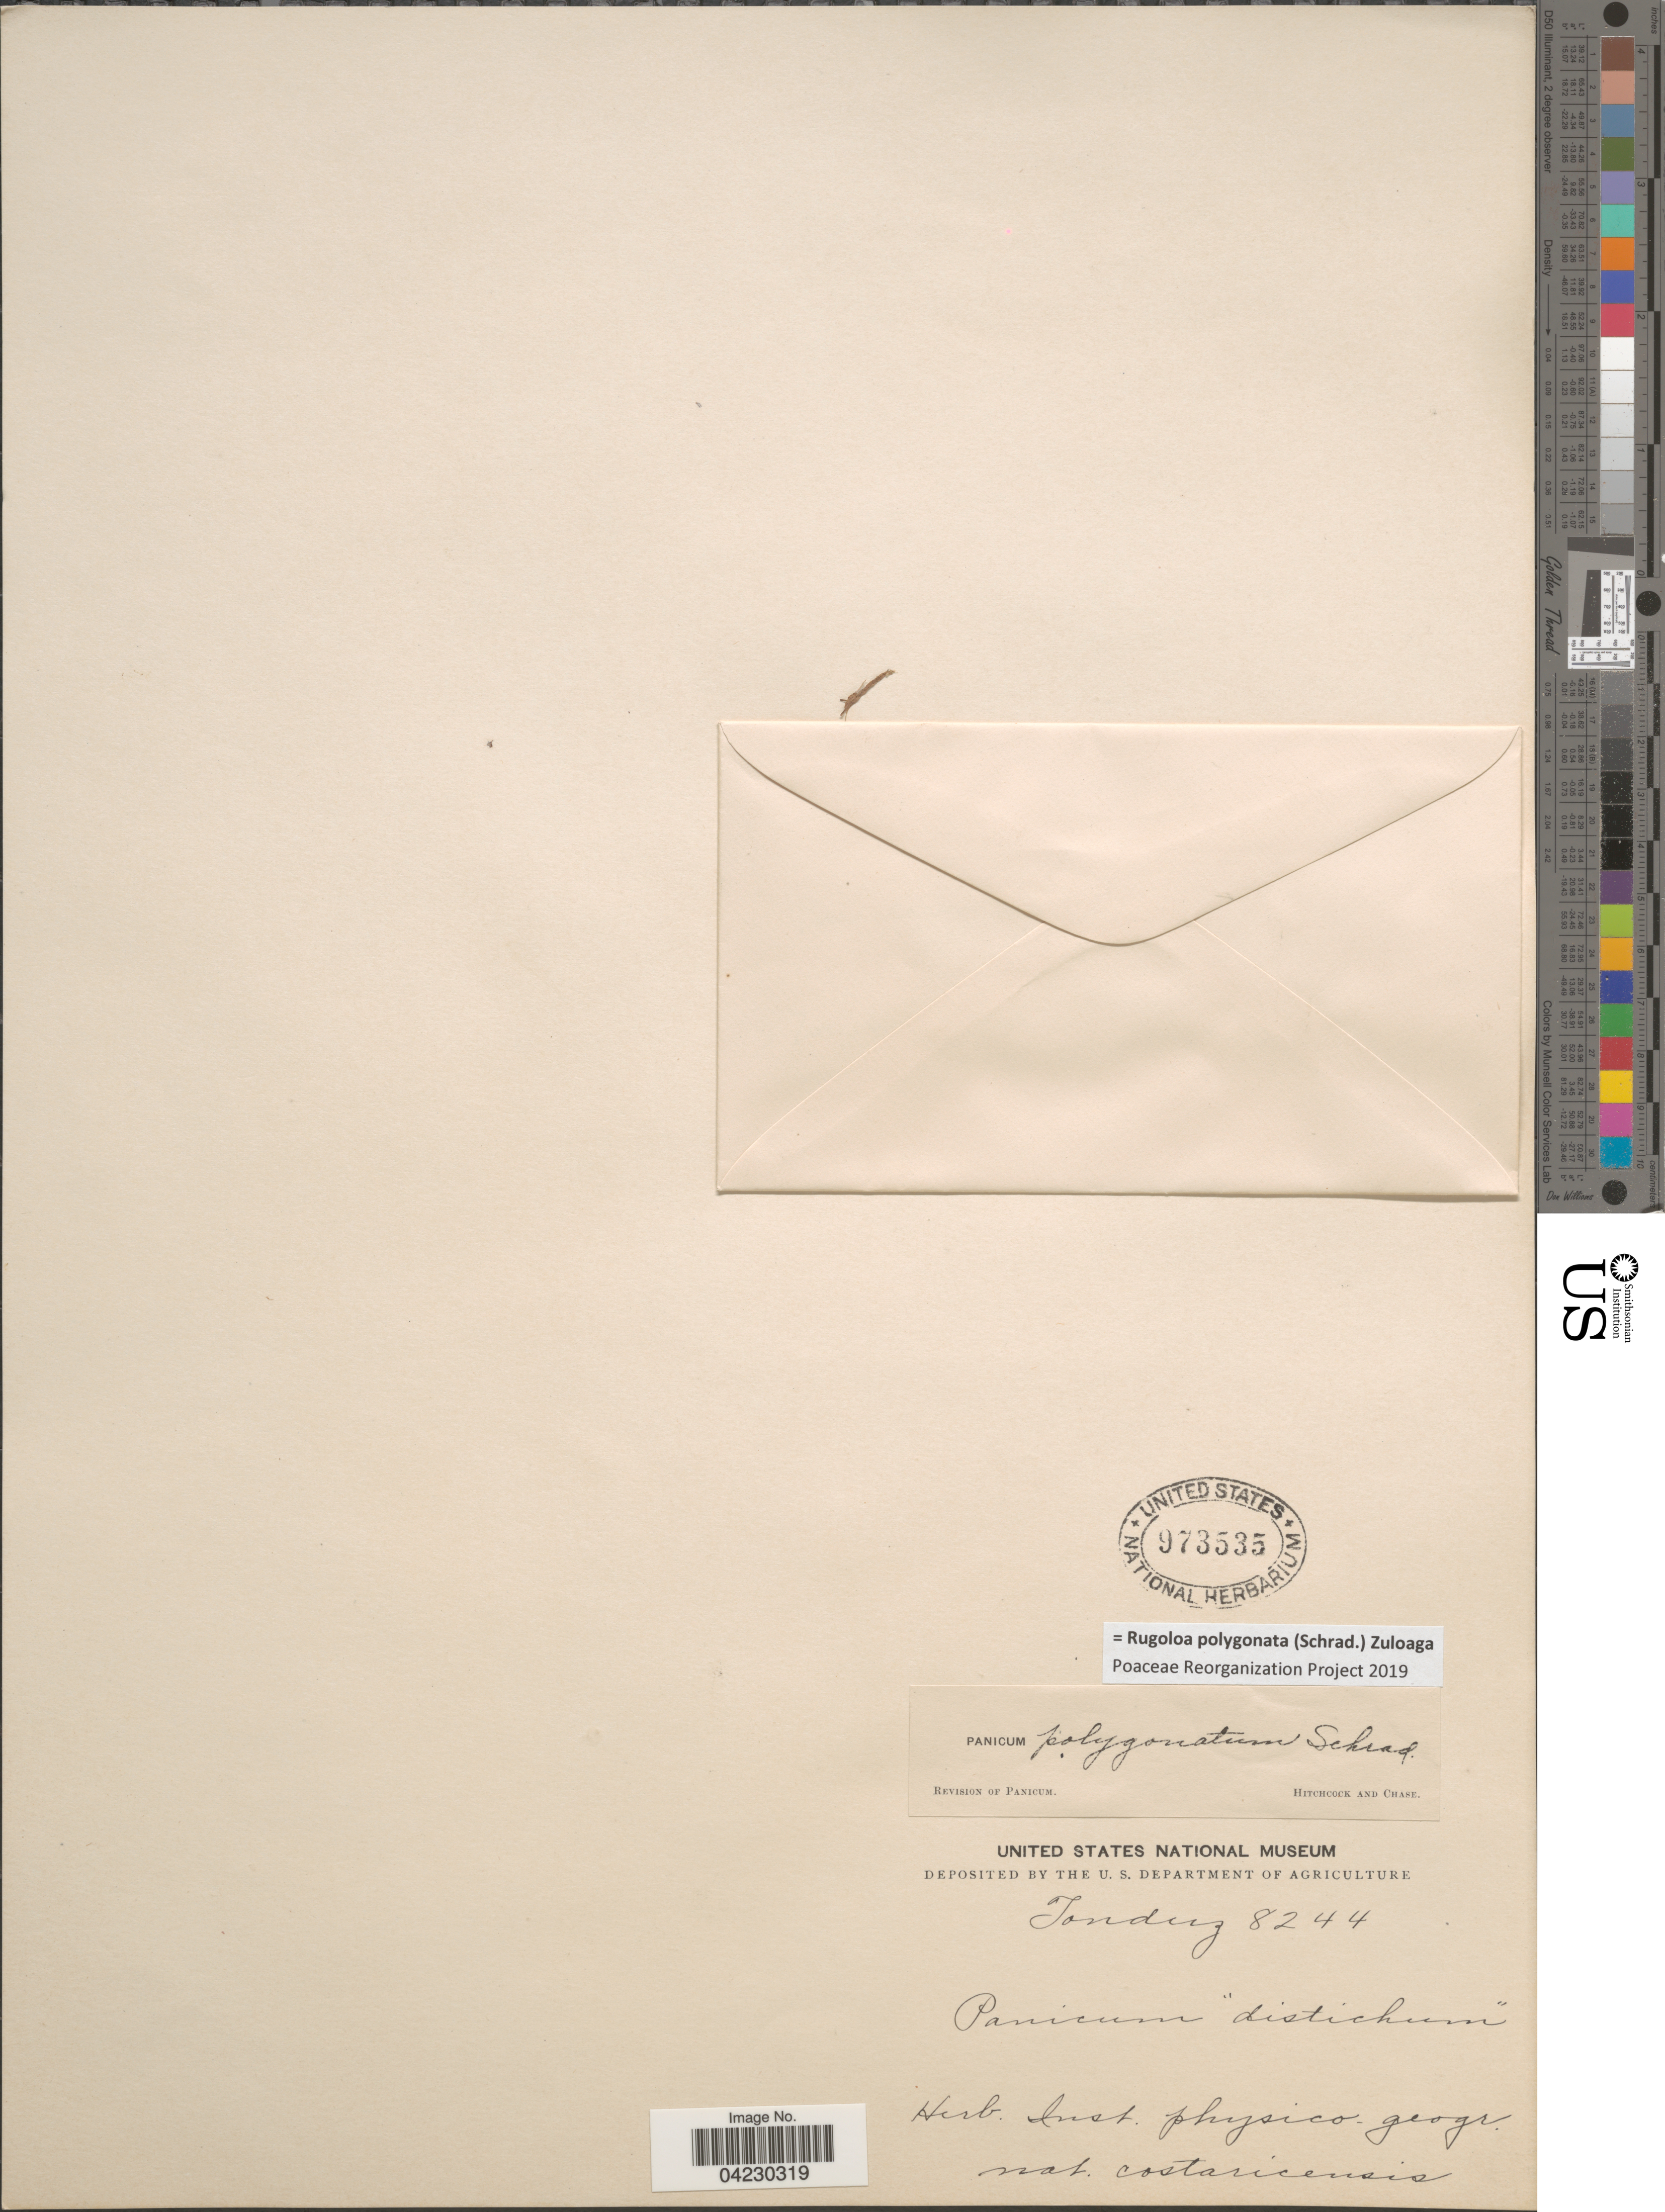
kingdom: Plantae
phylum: Tracheophyta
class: Liliopsida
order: Poales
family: Poaceae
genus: Rugoloa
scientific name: Rugoloa polygonata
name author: (Schrad.) Zuloaga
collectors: Tonduz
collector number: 8244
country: Costa Rica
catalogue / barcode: US 973535